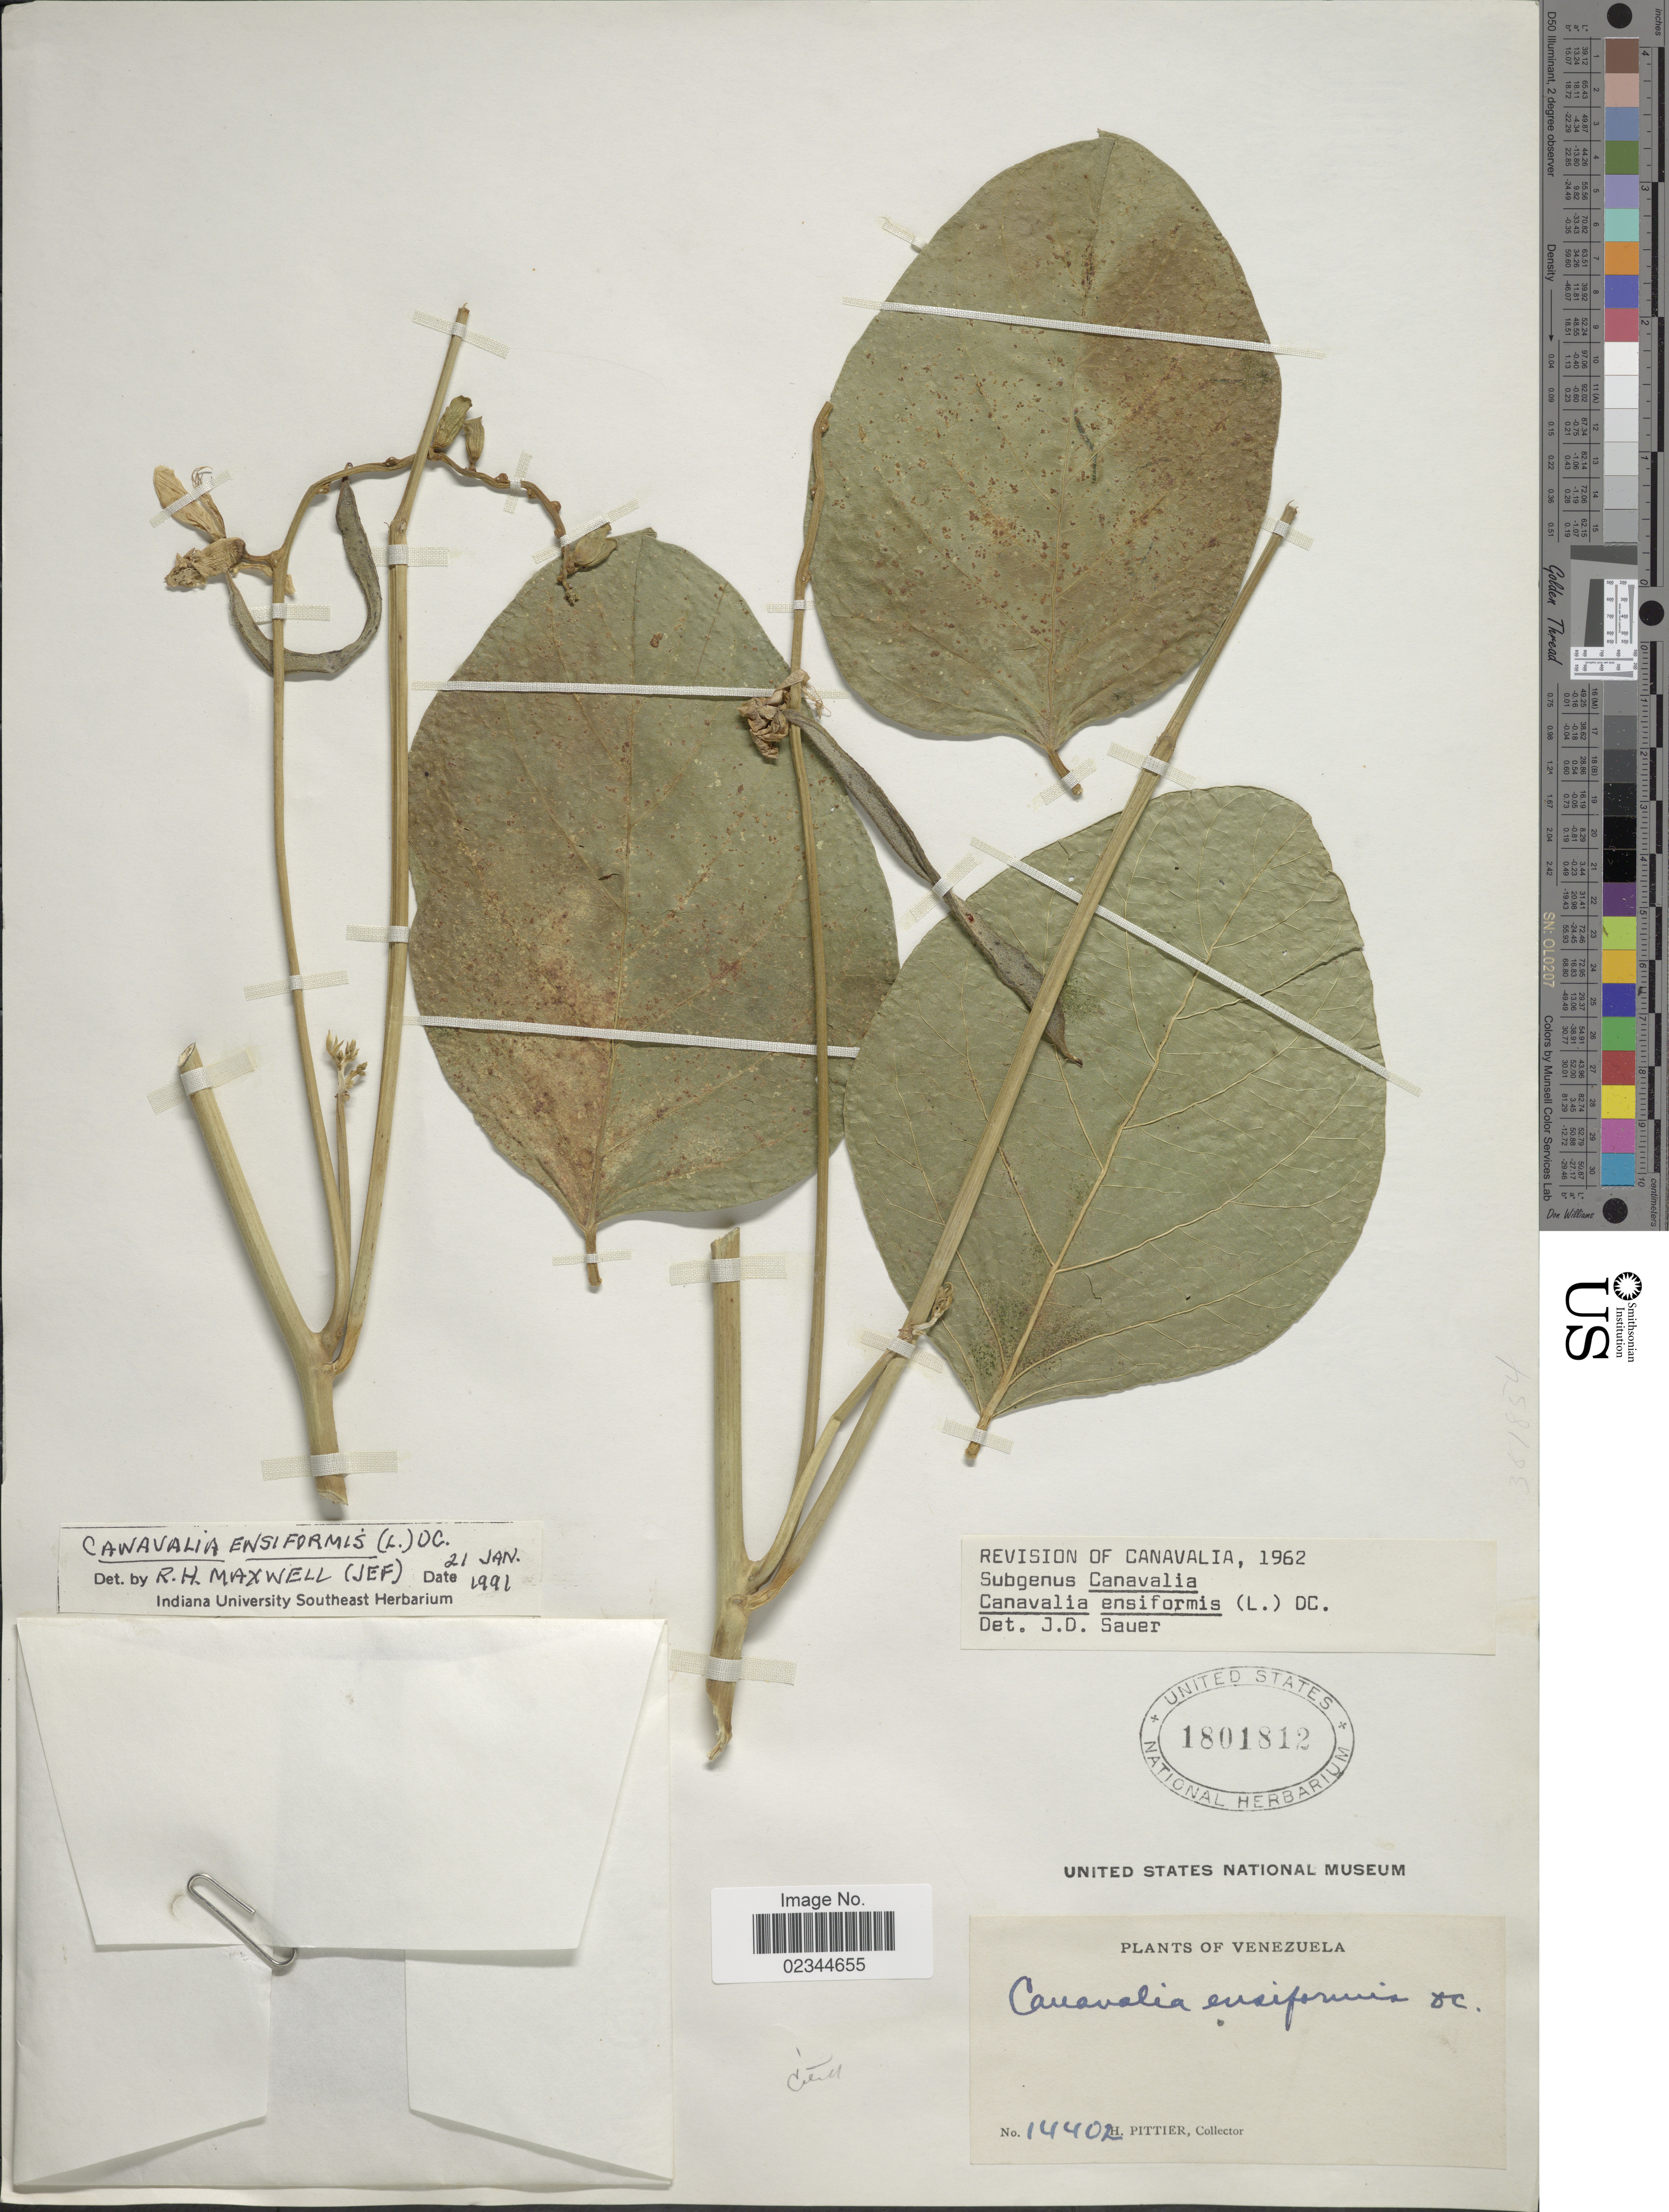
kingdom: Plantae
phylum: Tracheophyta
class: Magnoliopsida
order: Fabales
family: Fabaceae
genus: Canavalia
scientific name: Canavalia ensiformis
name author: (L.) DC.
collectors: H. F. Pittier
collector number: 14402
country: Venezuela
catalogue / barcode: US 1801812